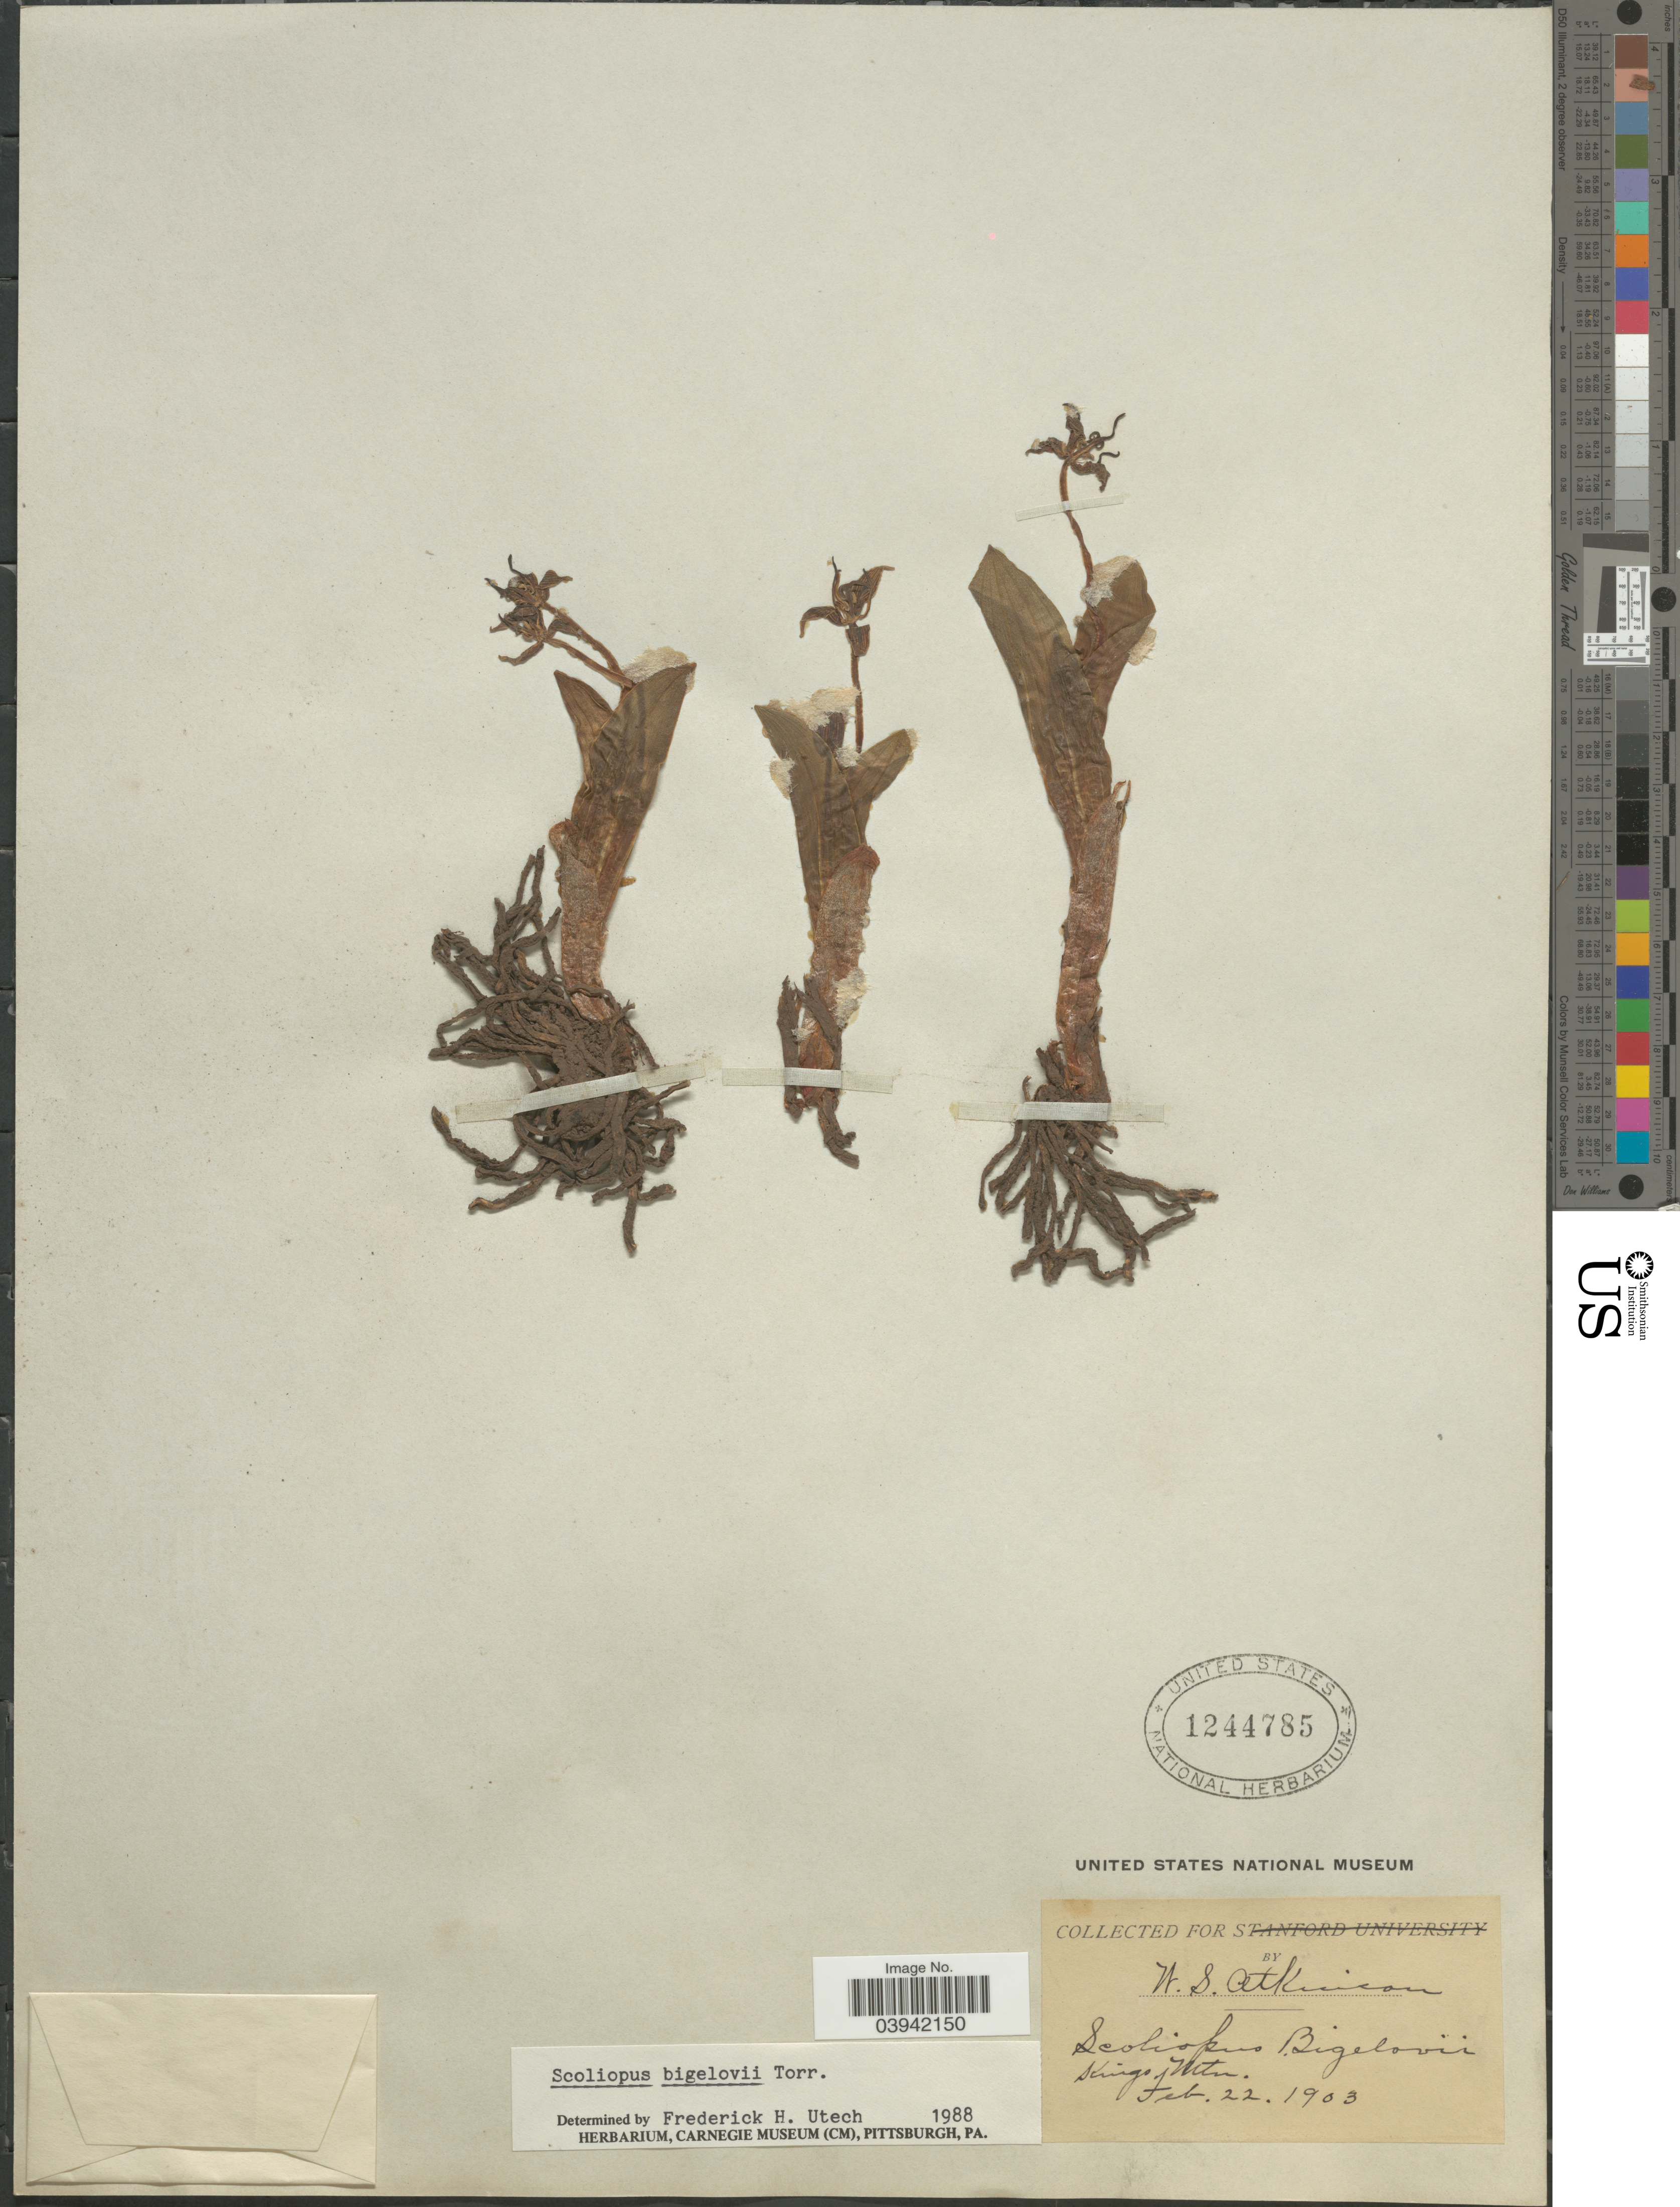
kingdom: Plantae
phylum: Tracheophyta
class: Liliopsida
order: Liliales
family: Liliaceae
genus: Scoliopus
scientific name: Scoliopus bigelovii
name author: Torr.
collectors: W. S. Atkinson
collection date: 1903-02-22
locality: Kings Mtn.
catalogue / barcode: US 1244785